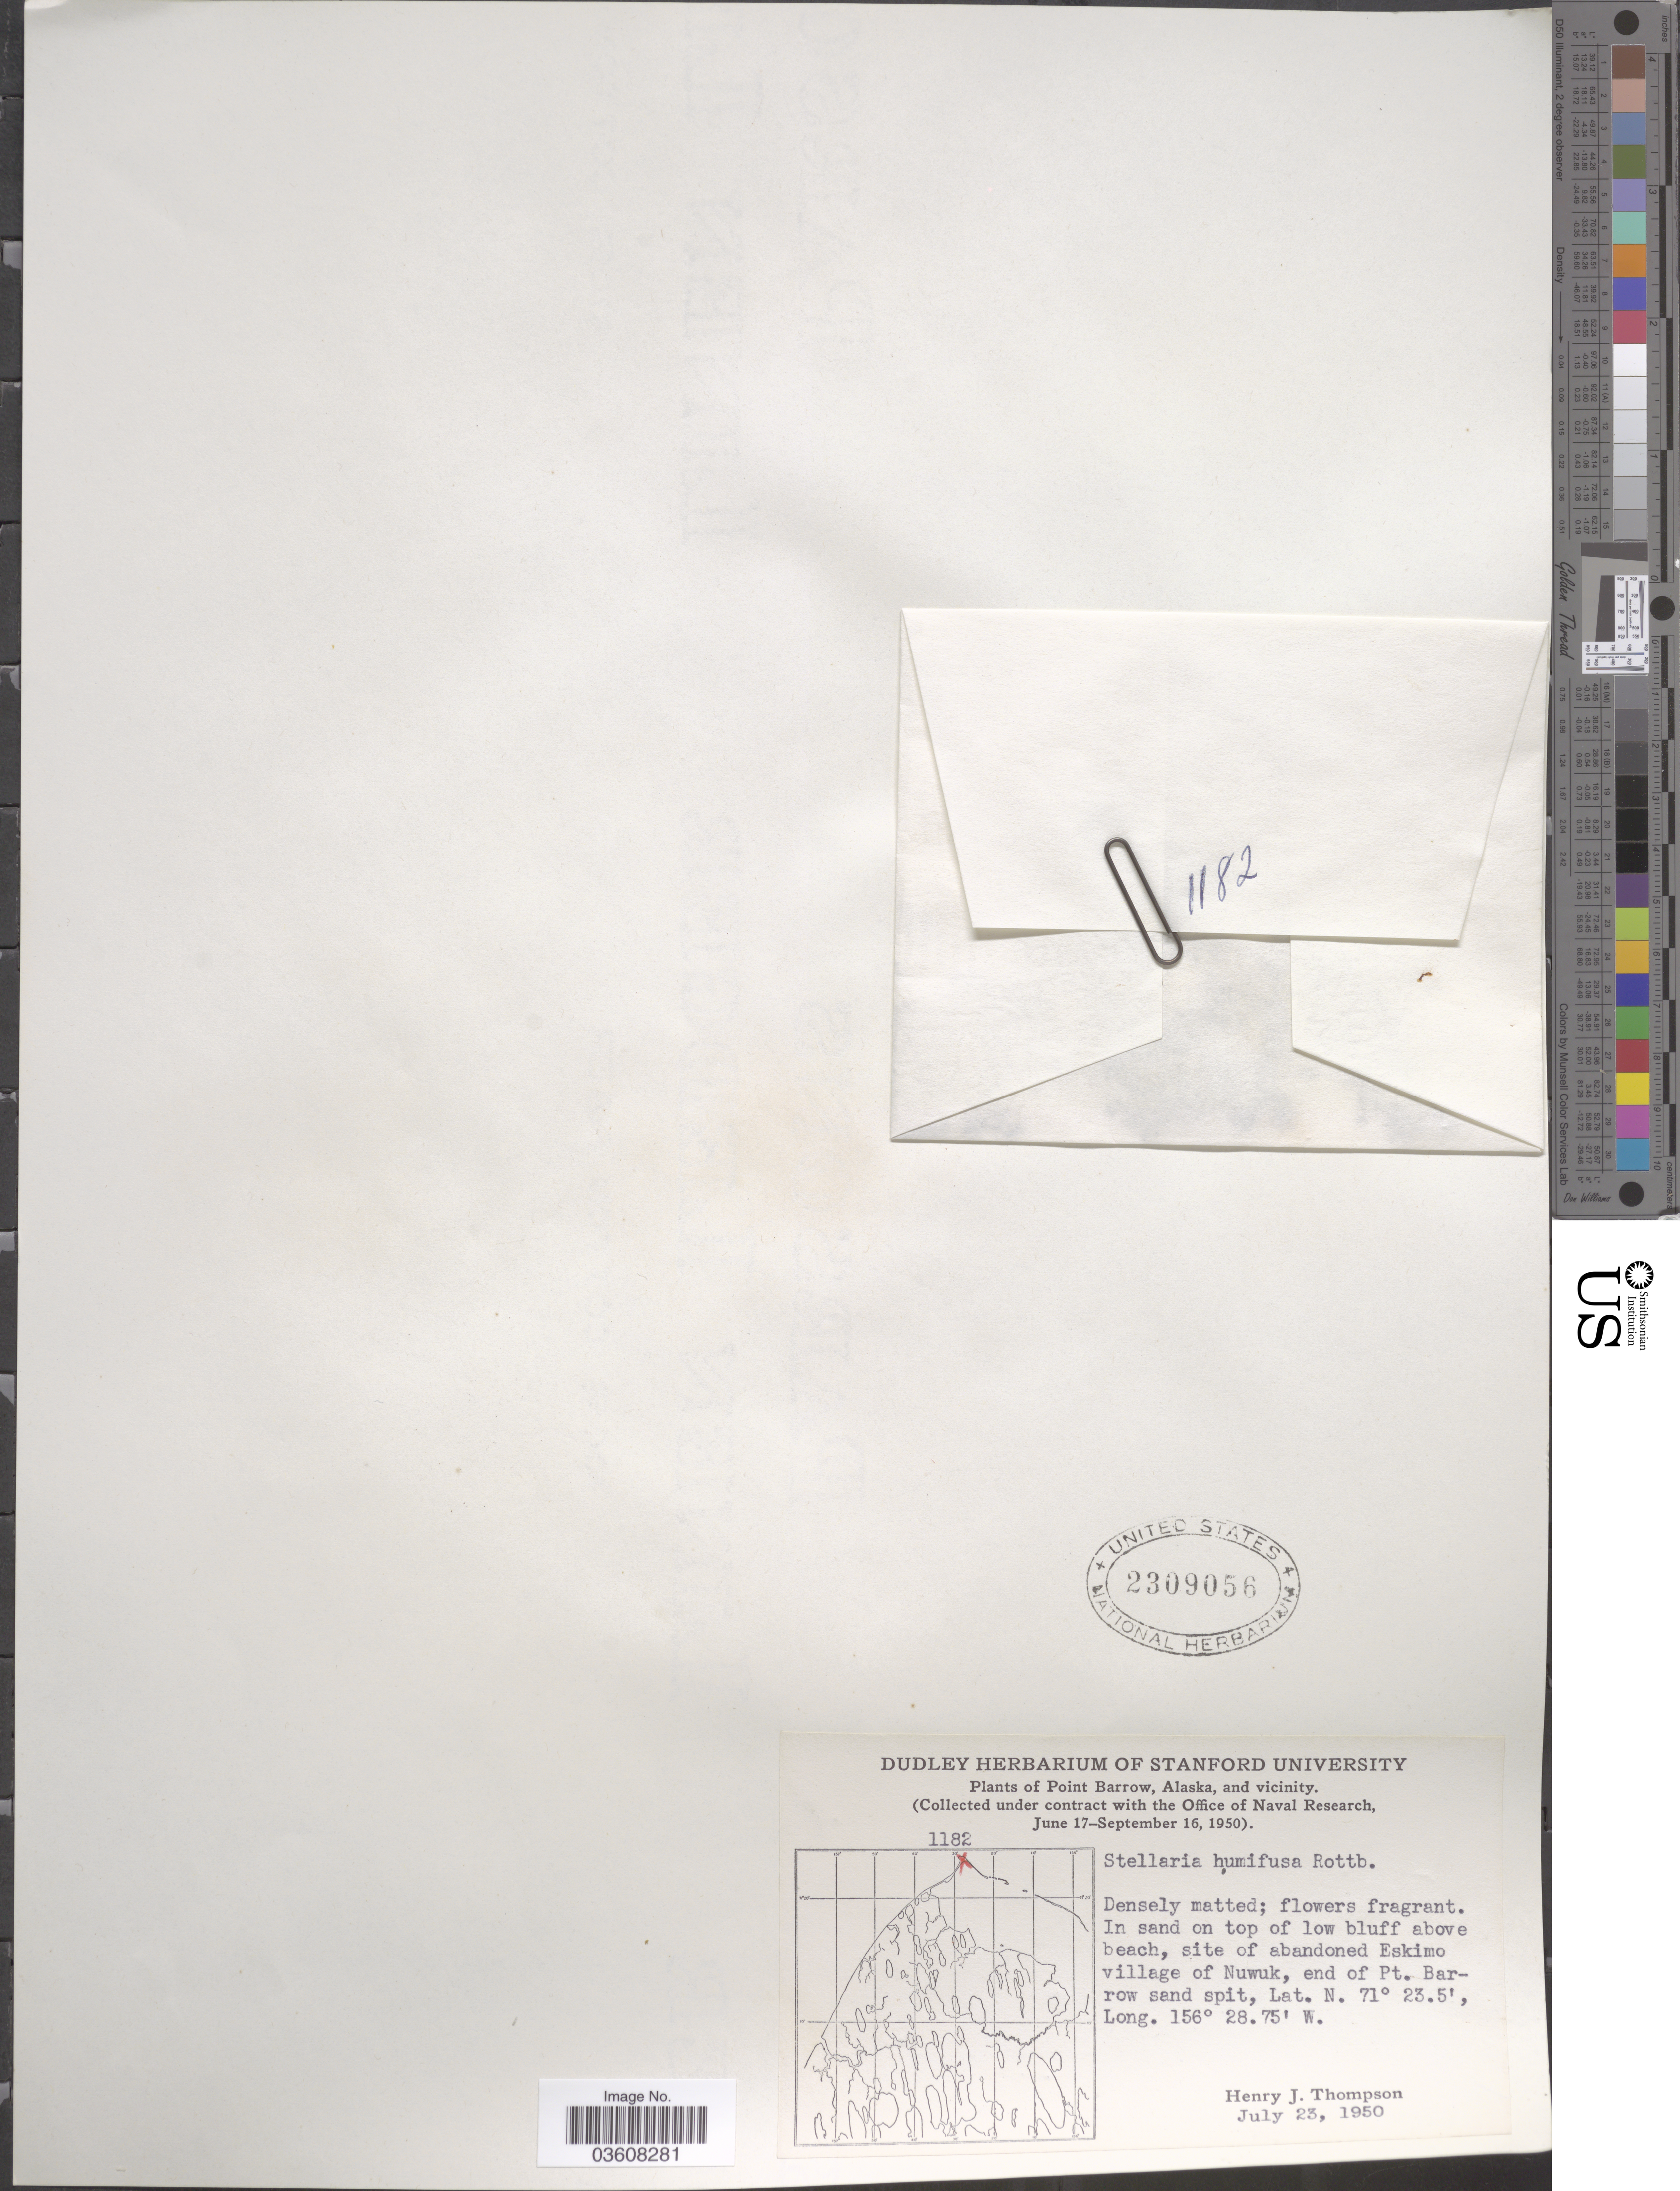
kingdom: Plantae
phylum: Tracheophyta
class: Magnoliopsida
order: Caryophyllales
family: Caryophyllaceae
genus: Stellaria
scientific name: Stellaria humifusa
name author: Rottb.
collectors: H. J. Thompson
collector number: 1182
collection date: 1950-07-23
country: United States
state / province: Alaska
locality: Point Barrow, Alaska, and vicinity. In sand on top of low bluff above beach, site of abandoned Eskimo village of Nuwuk, end of Pt. Barrow sand pit.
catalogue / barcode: US 2309056